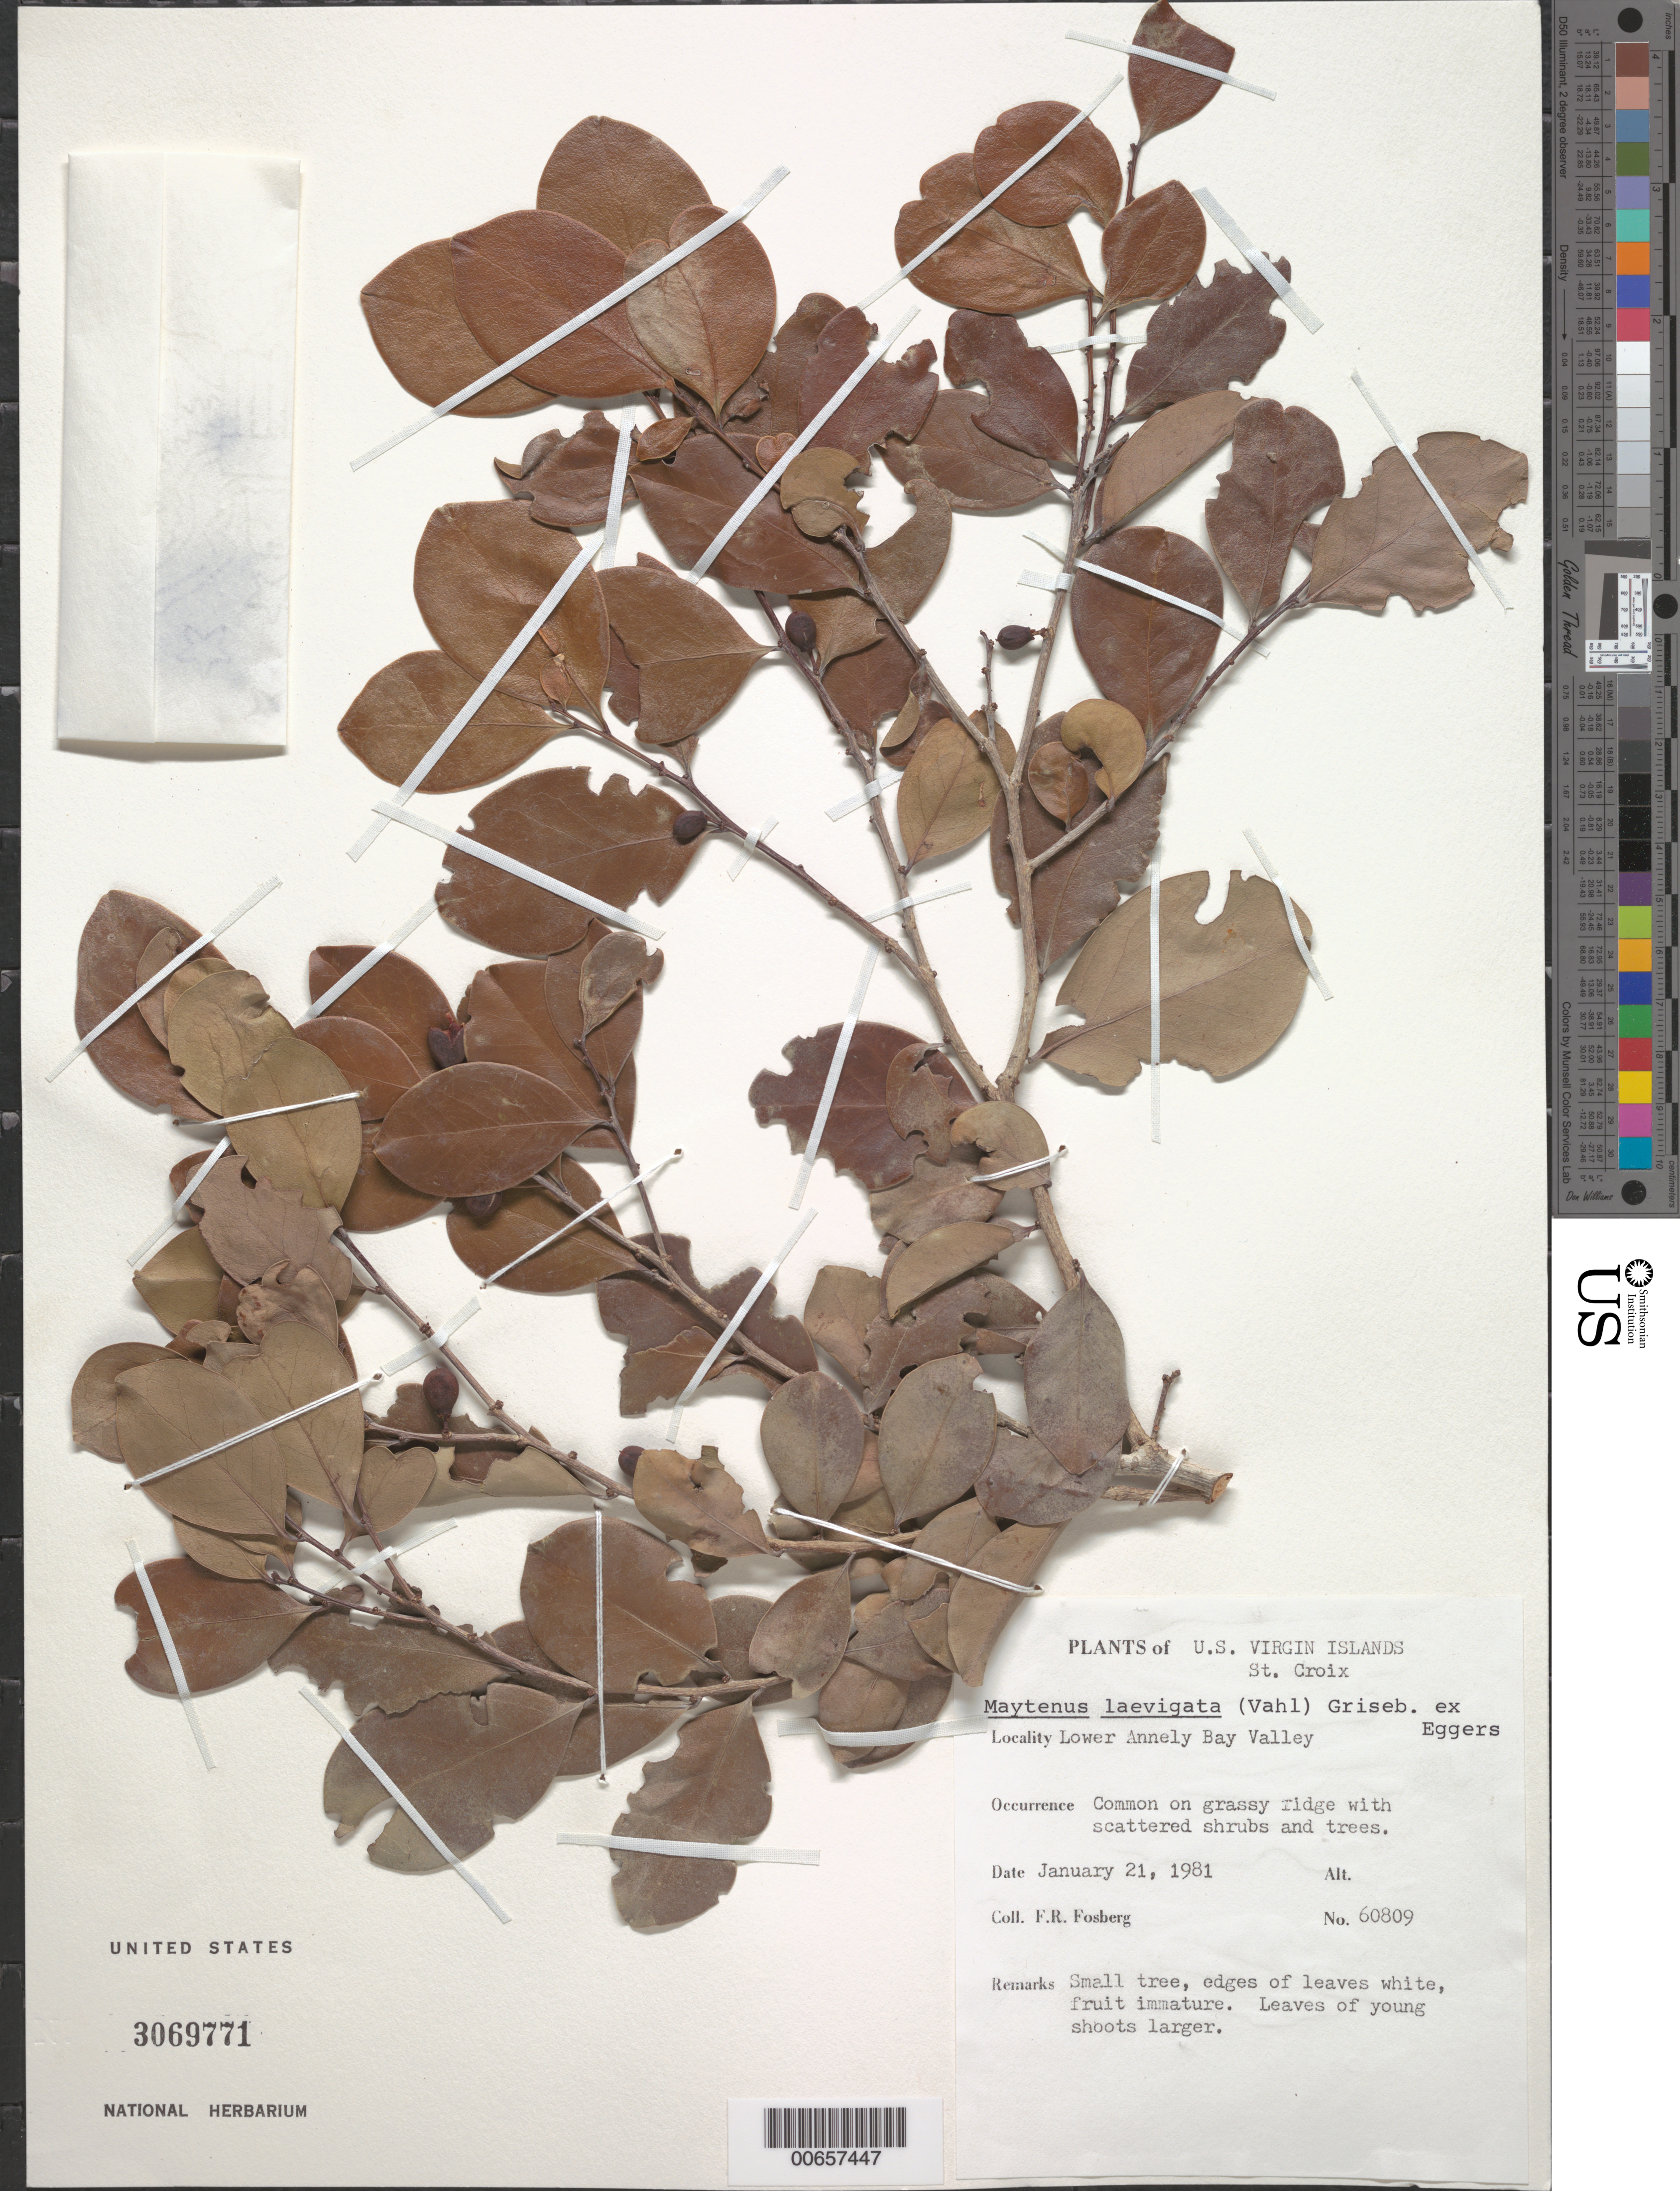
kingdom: Plantae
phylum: Tracheophyta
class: Magnoliopsida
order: Celastrales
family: Celastraceae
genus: Maytenus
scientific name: Maytenus laevigatus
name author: (Vahl) Griseb. ex Eggers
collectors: F. R. Fosberg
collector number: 60809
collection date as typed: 21 Jan 1981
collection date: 1981-01-21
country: U.S. Virgin Islands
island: St. Croix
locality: Lower Annely Bay Valley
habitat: Grassy ridge w/scattered shrubs and trees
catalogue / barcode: US 3069771